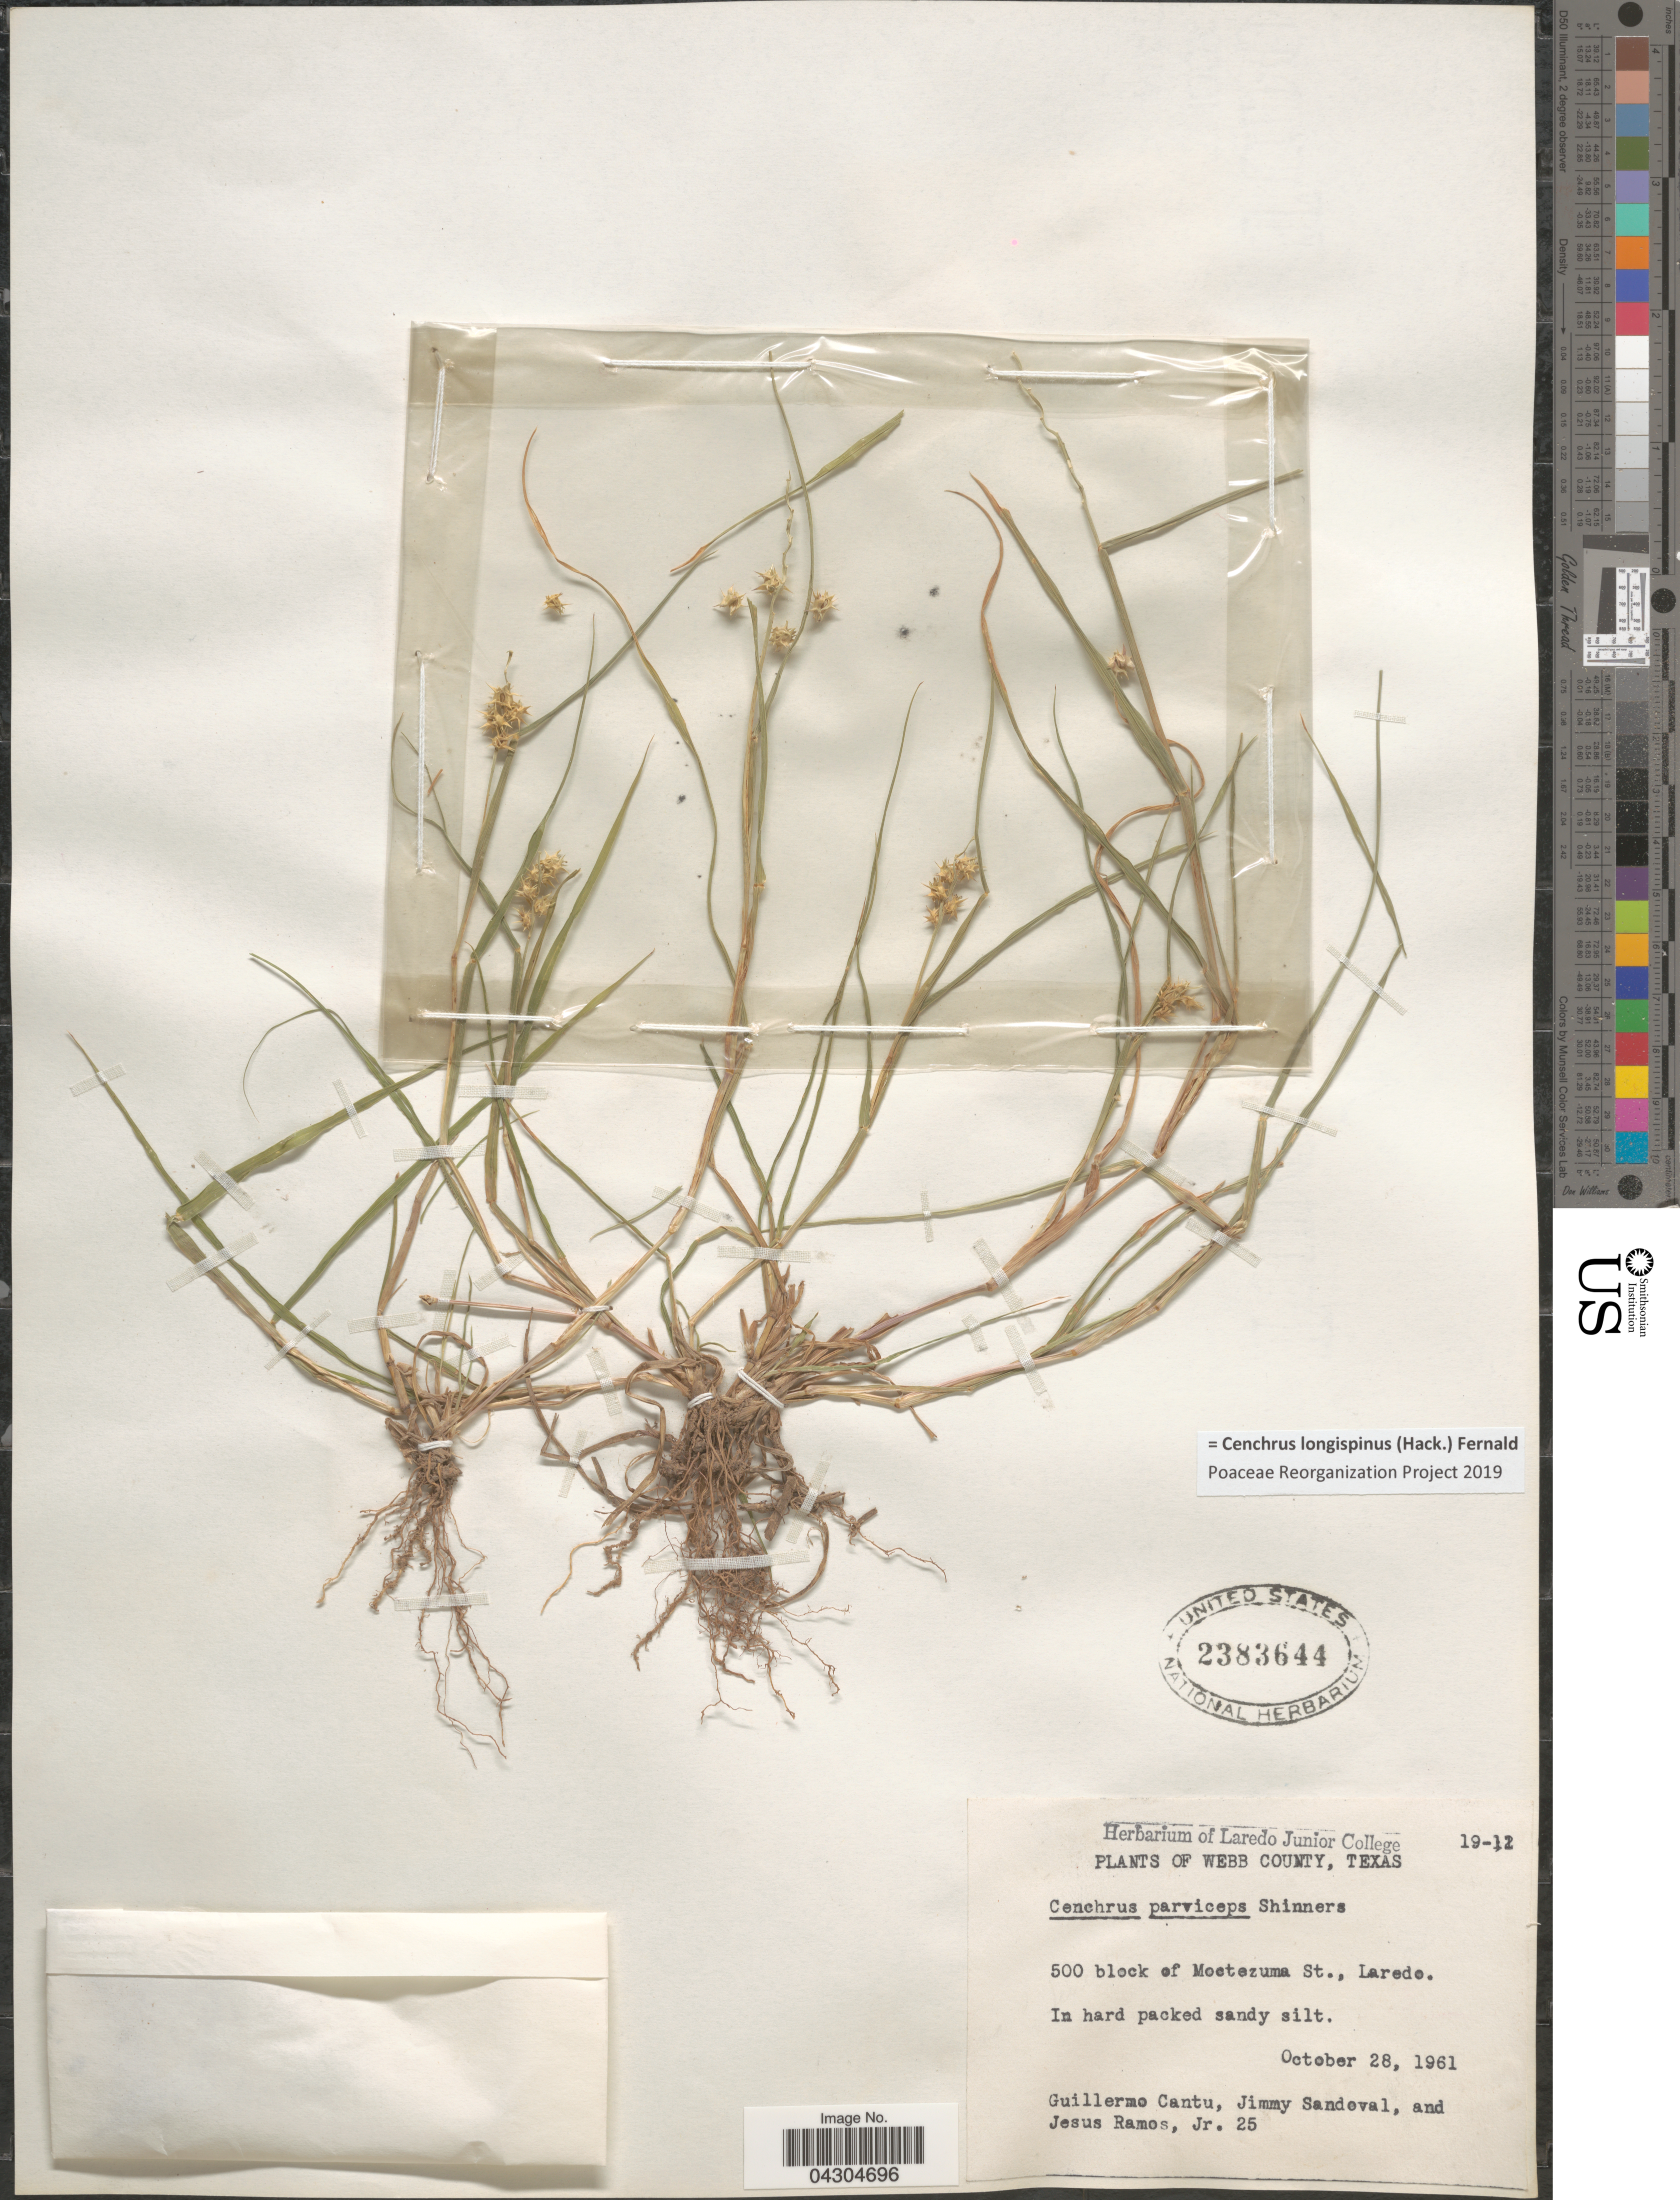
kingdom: Plantae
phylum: Tracheophyta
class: Liliopsida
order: Poales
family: Poaceae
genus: Cenchrus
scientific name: Cenchrus longispinus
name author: (Hack.) Fernald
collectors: G. Cantu, J. Sandoval & J. Ramos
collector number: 25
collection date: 1961-10-28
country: United States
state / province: Texas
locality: Webb County. 500 block of Moctezuma St., Laredo.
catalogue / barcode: US 2383644